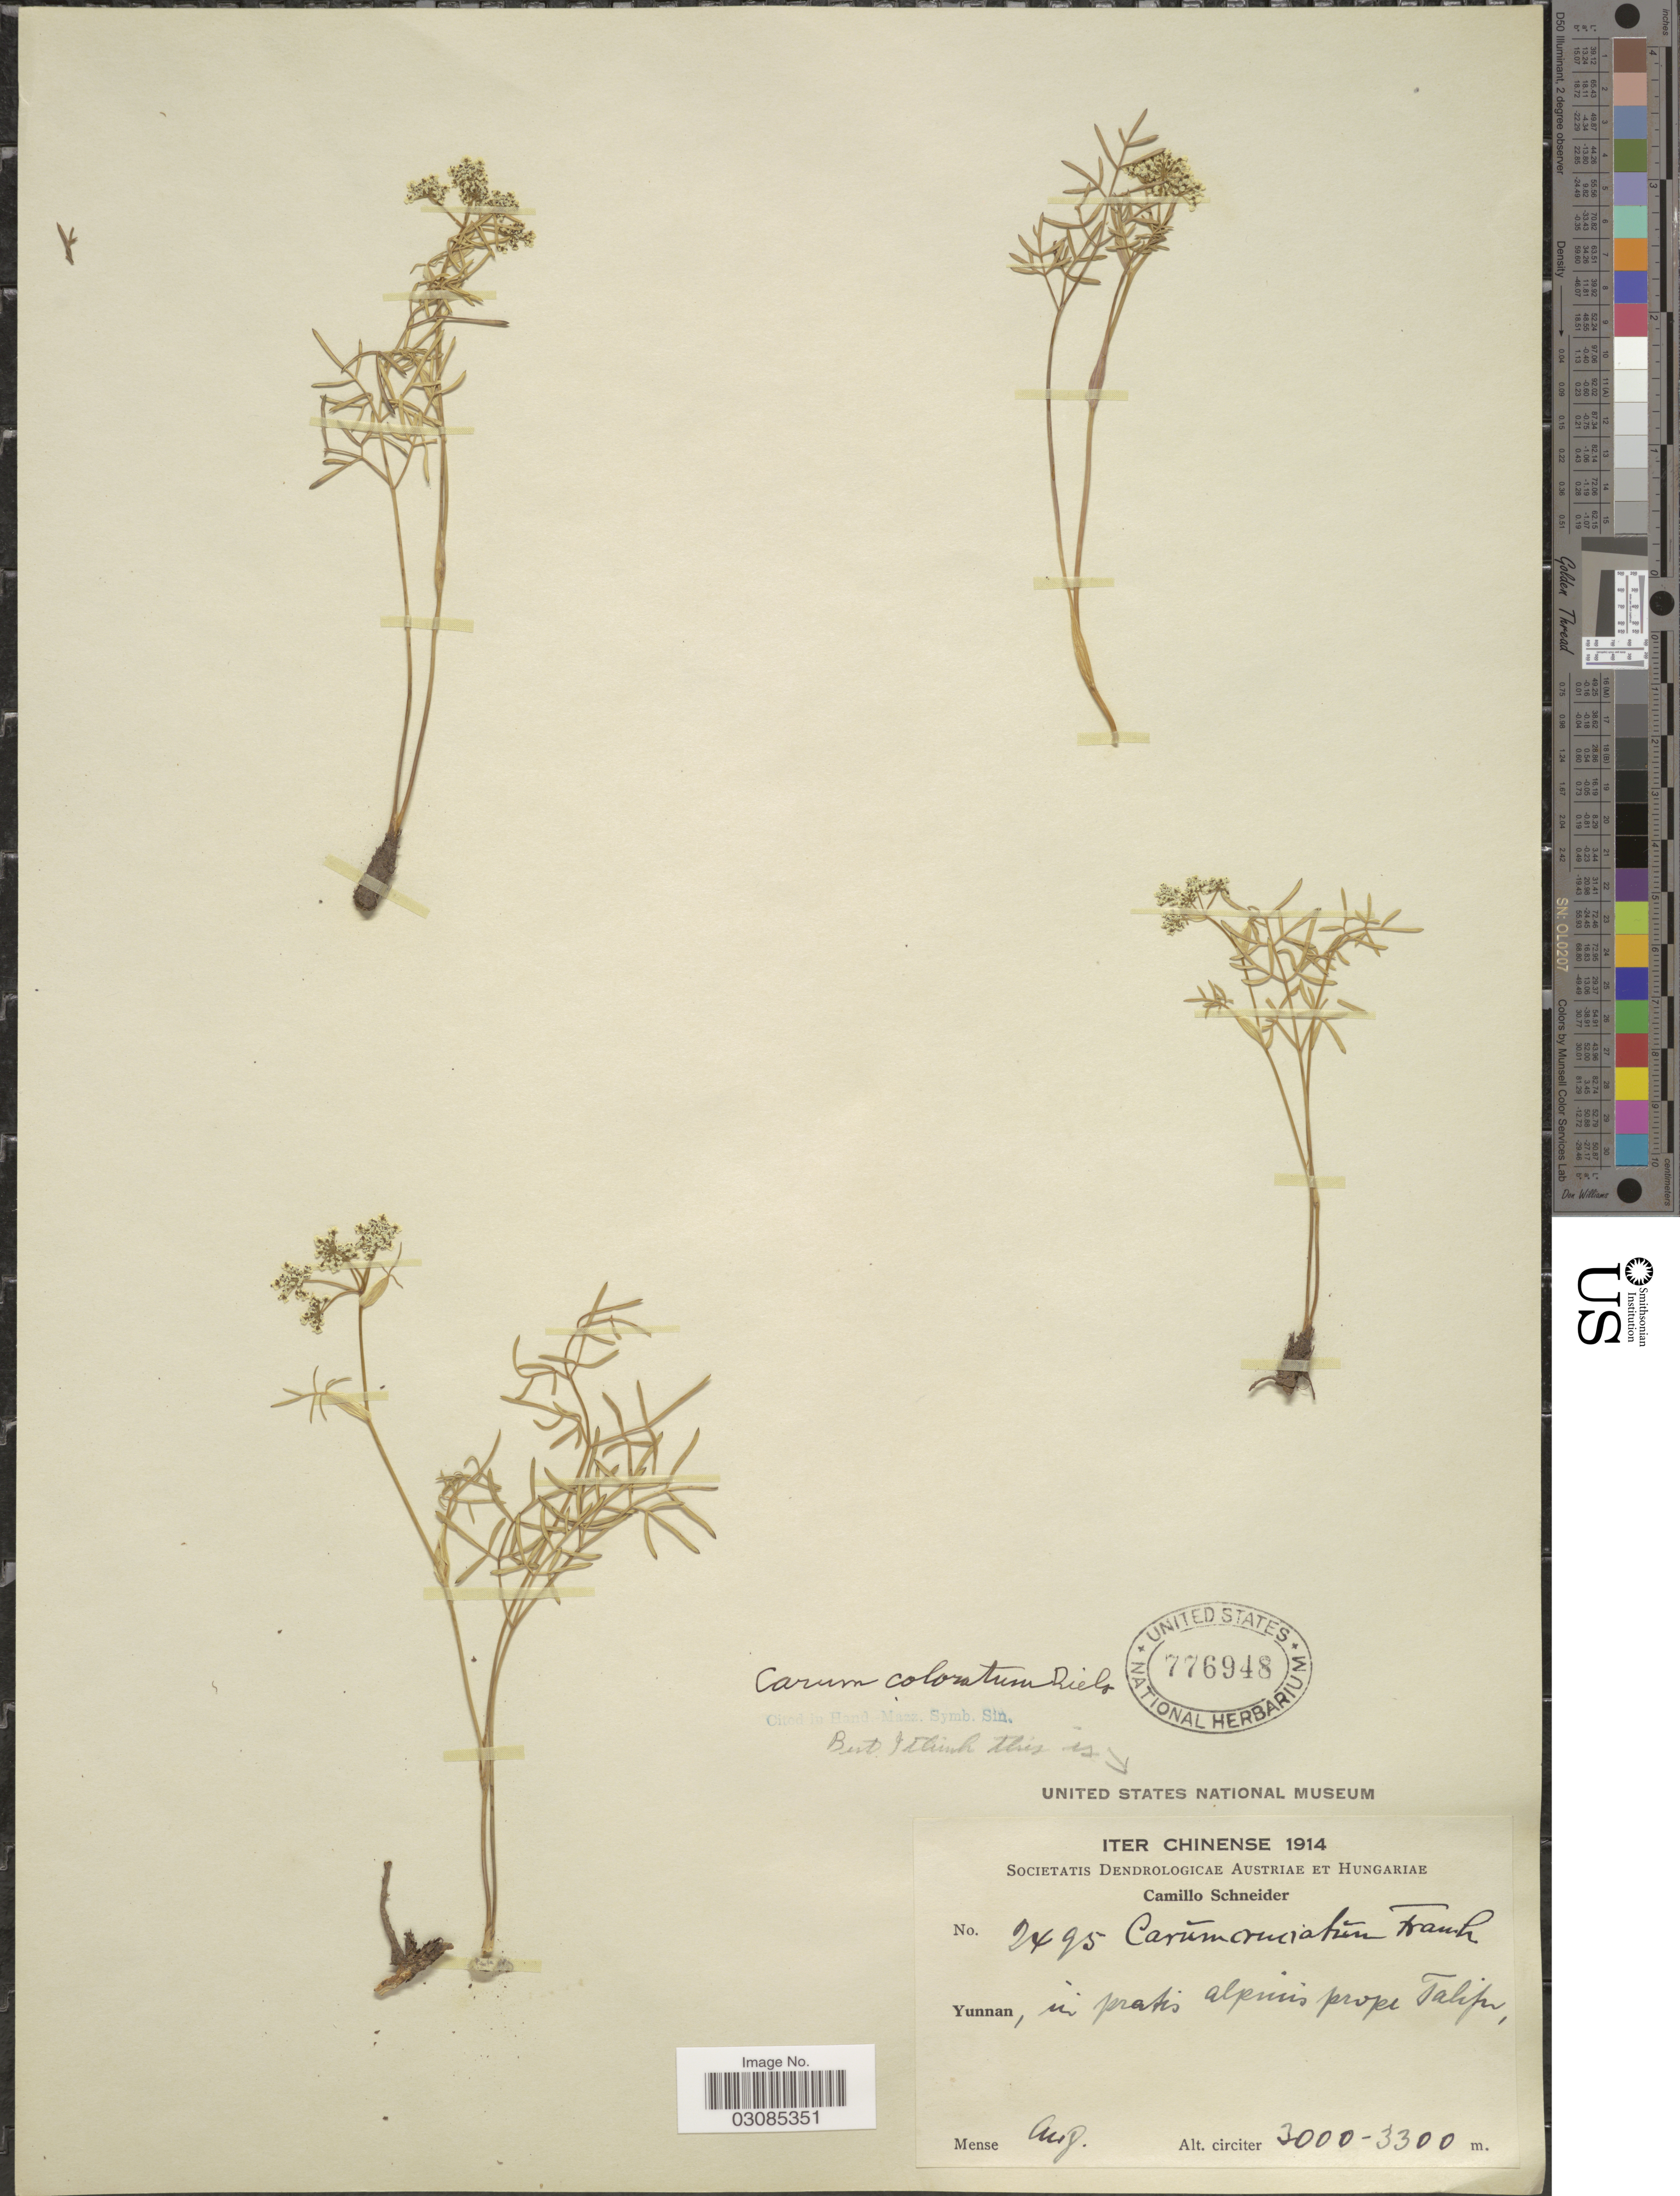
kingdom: Plantae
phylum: Tracheophyta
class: Magnoliopsida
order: Apiales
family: Apiaceae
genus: Carum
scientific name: Carum cruciatum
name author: Franch.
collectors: C. K. Schneider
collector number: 2495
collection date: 1914-08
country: China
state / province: Yunnan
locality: In pratis alpinis prope Talifu.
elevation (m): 3000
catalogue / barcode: US 776948